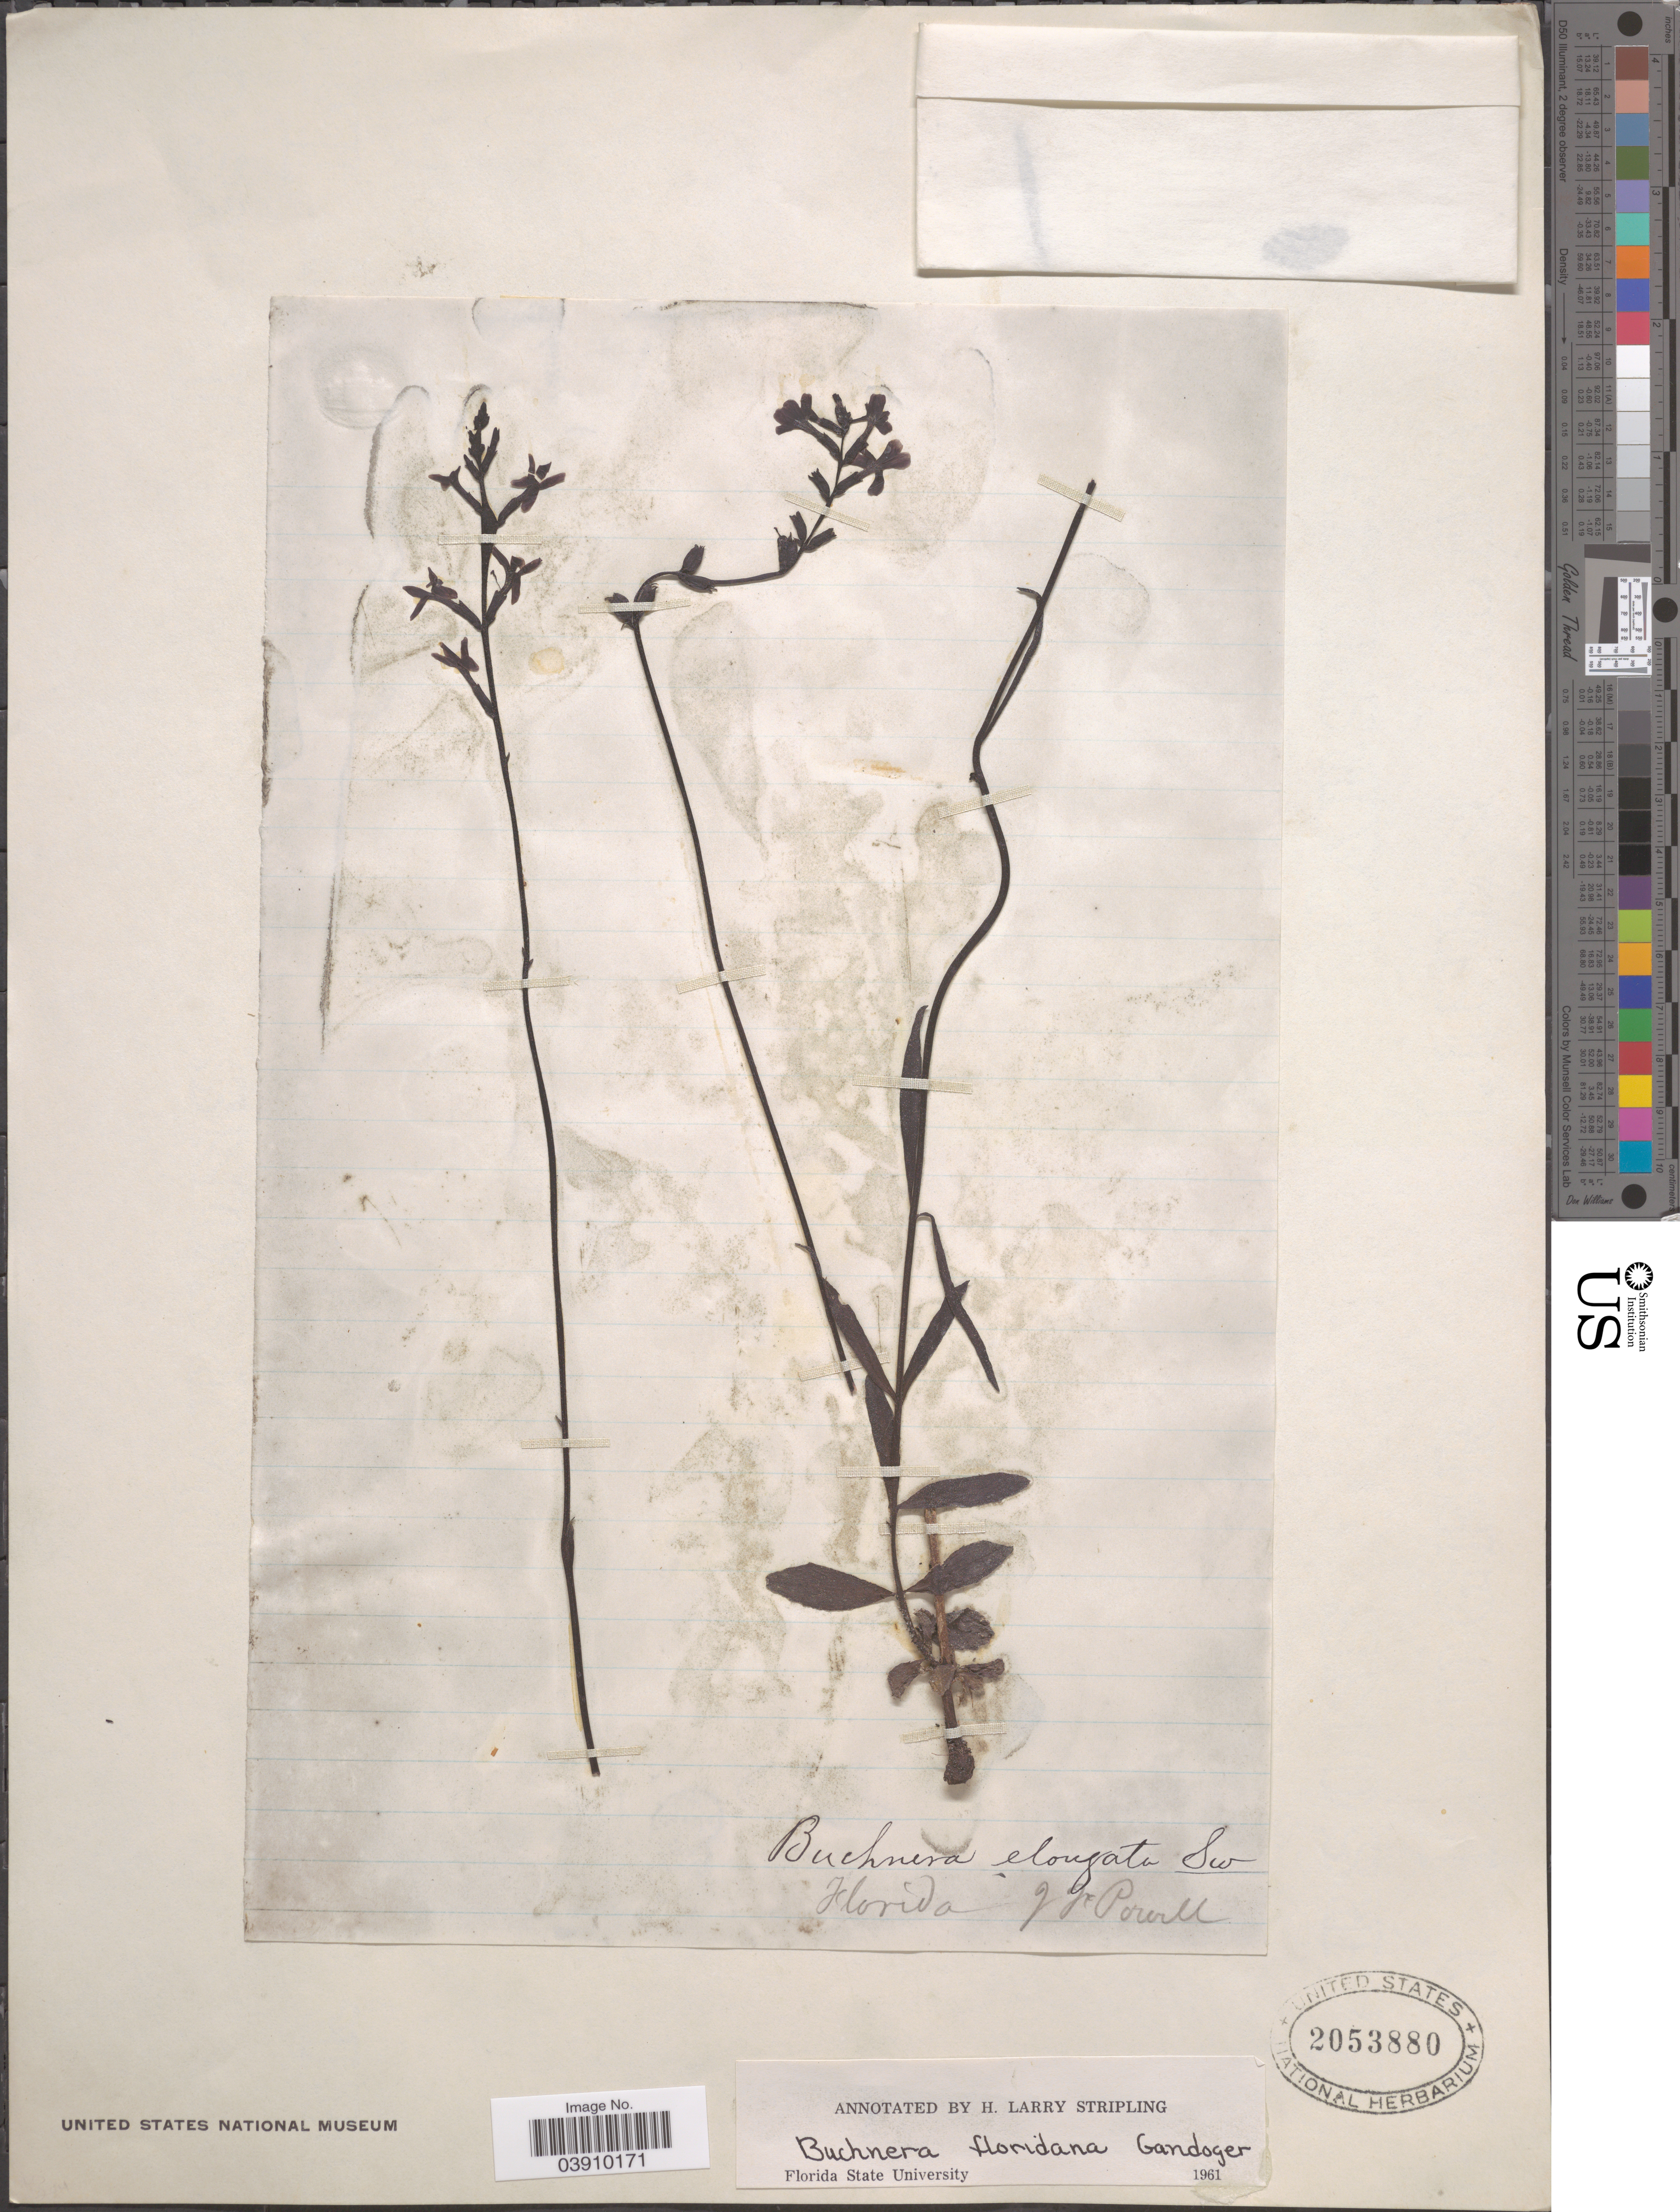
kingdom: Plantae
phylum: Tracheophyta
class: Magnoliopsida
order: Lamiales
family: Orobanchaceae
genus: Buchnera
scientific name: Buchnera floridana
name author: Gand.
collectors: J. W. Powell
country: United States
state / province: Florida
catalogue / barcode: US 2053880